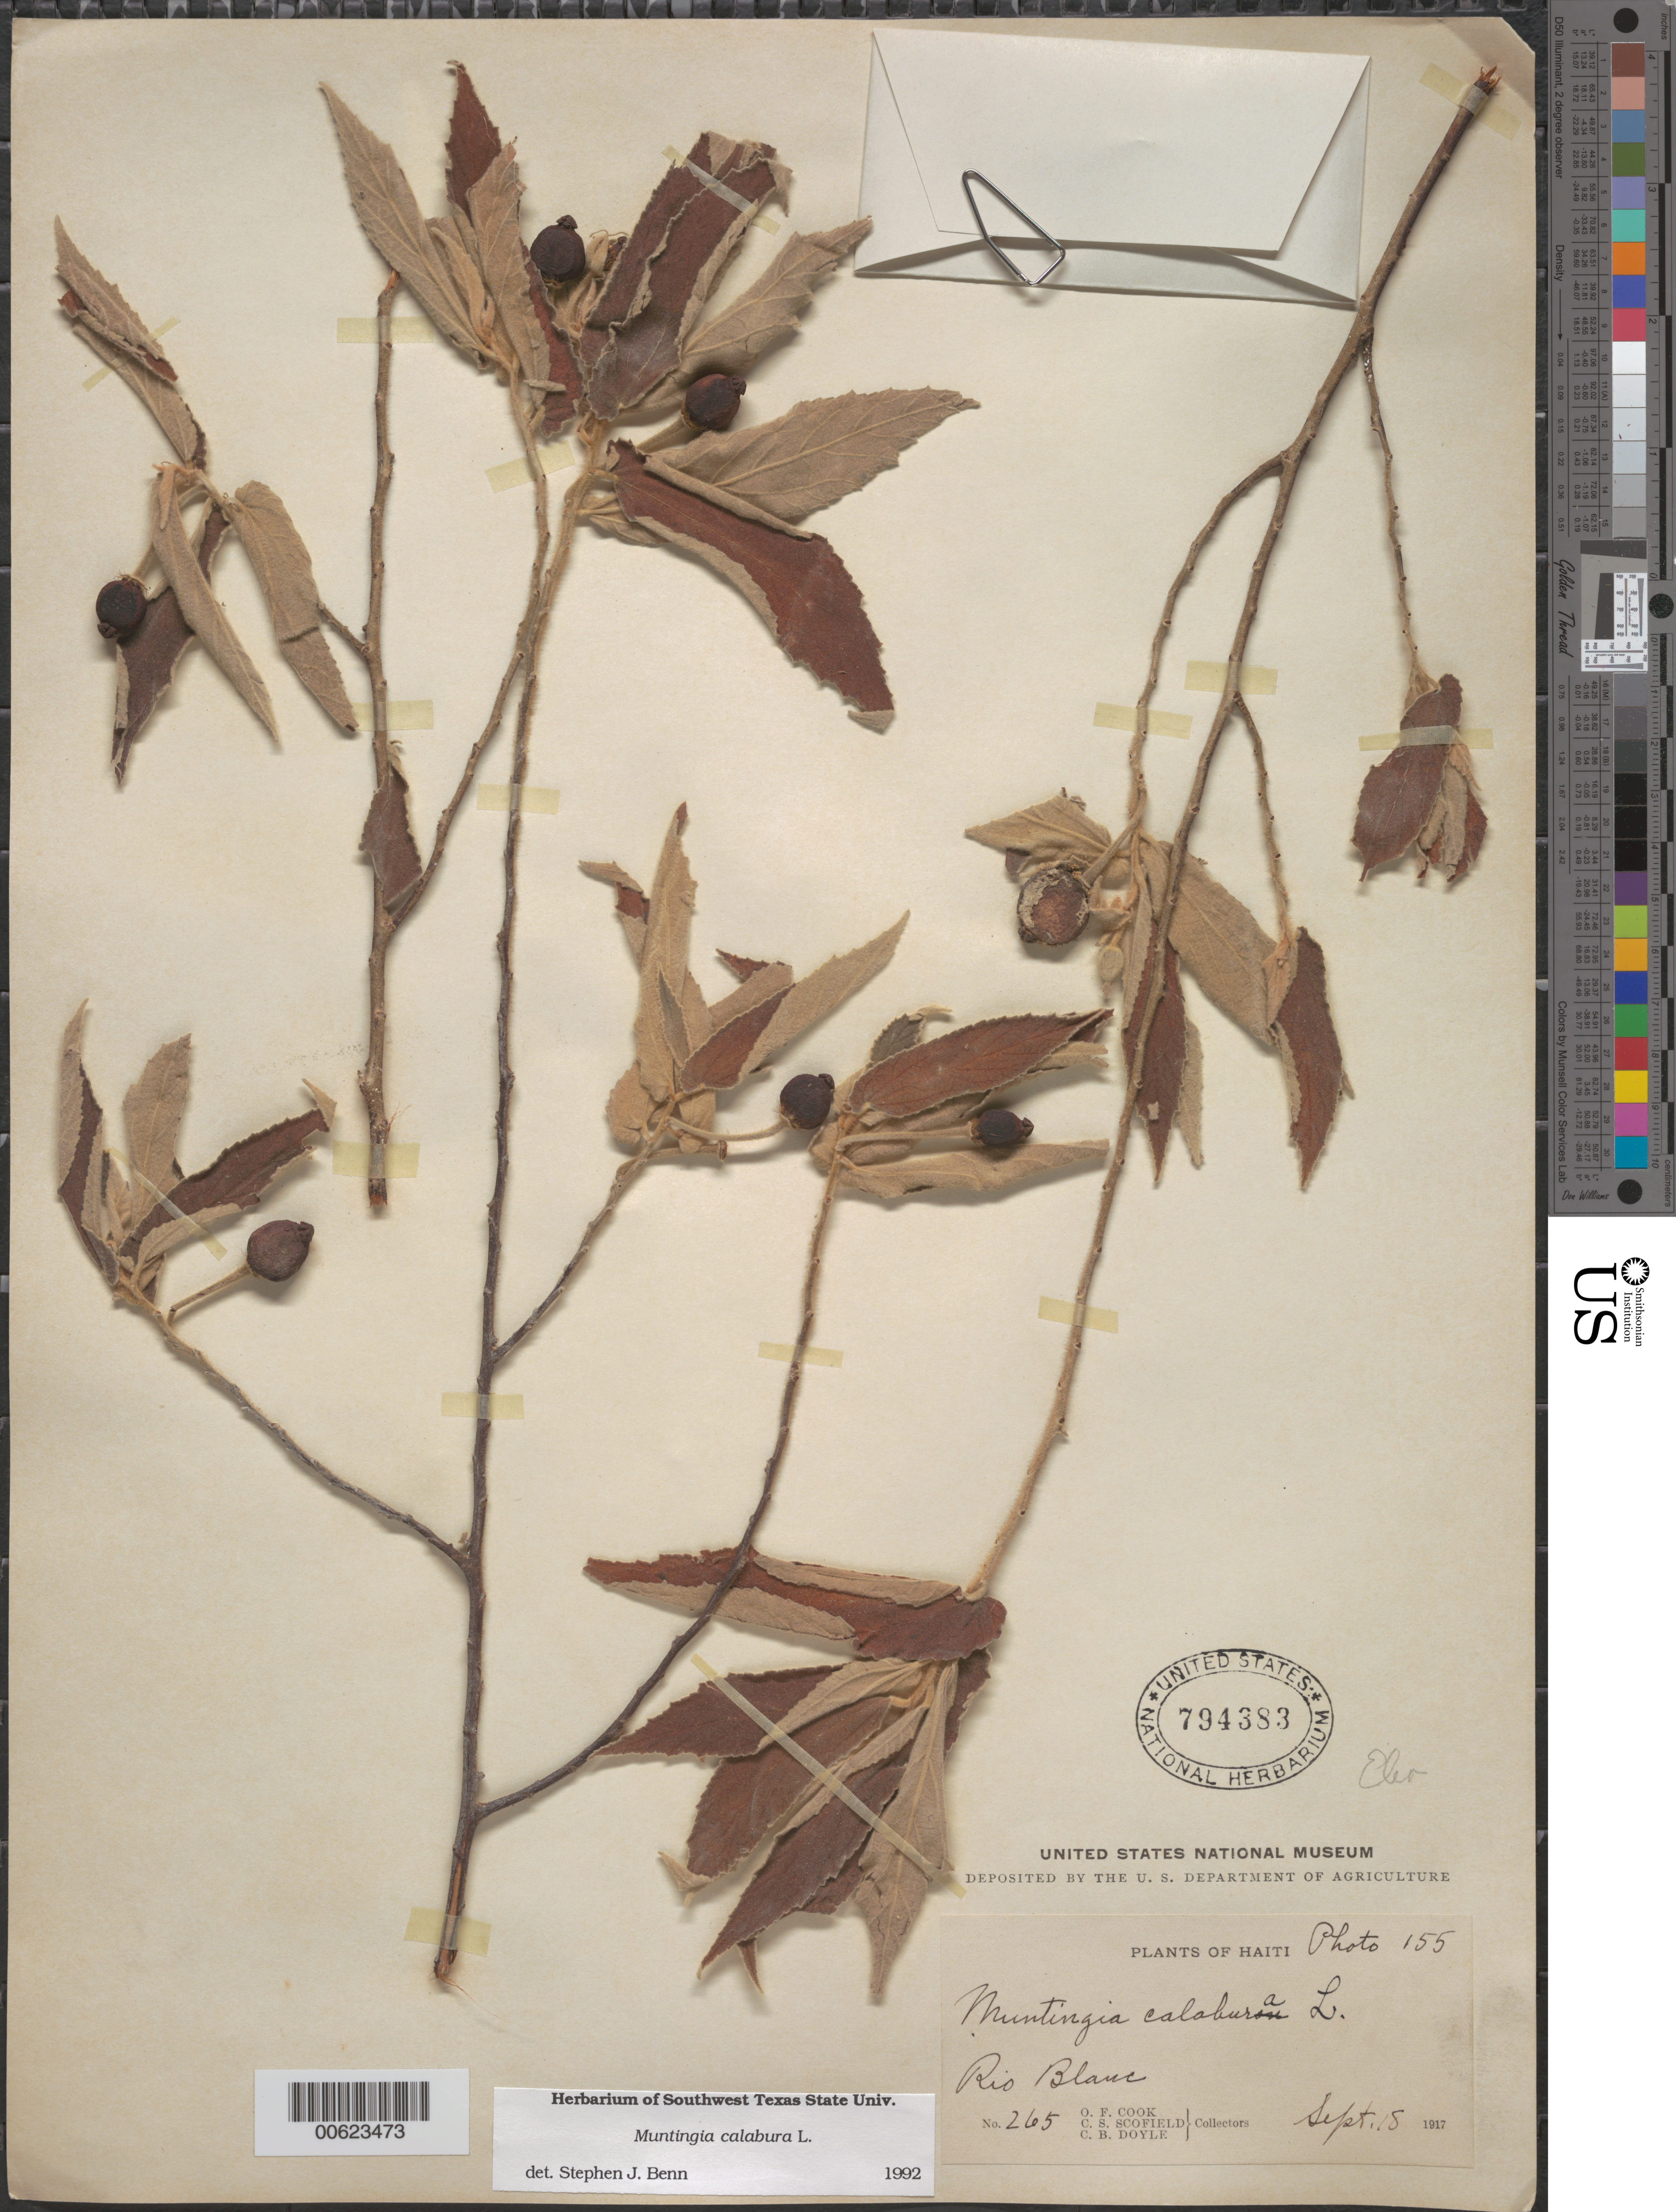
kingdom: Plantae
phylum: Tracheophyta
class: Magnoliopsida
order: Malvales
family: Muntingiaceae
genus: Muntingia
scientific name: Muntingia calabura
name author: L.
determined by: Benn, S. J.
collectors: O. F. Cook, C. Scofield & C. Doyle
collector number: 265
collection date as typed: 18 Sep 1917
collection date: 1917-09-18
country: Haiti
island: Hispaniola Island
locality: Rio Blanc.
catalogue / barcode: US 794383